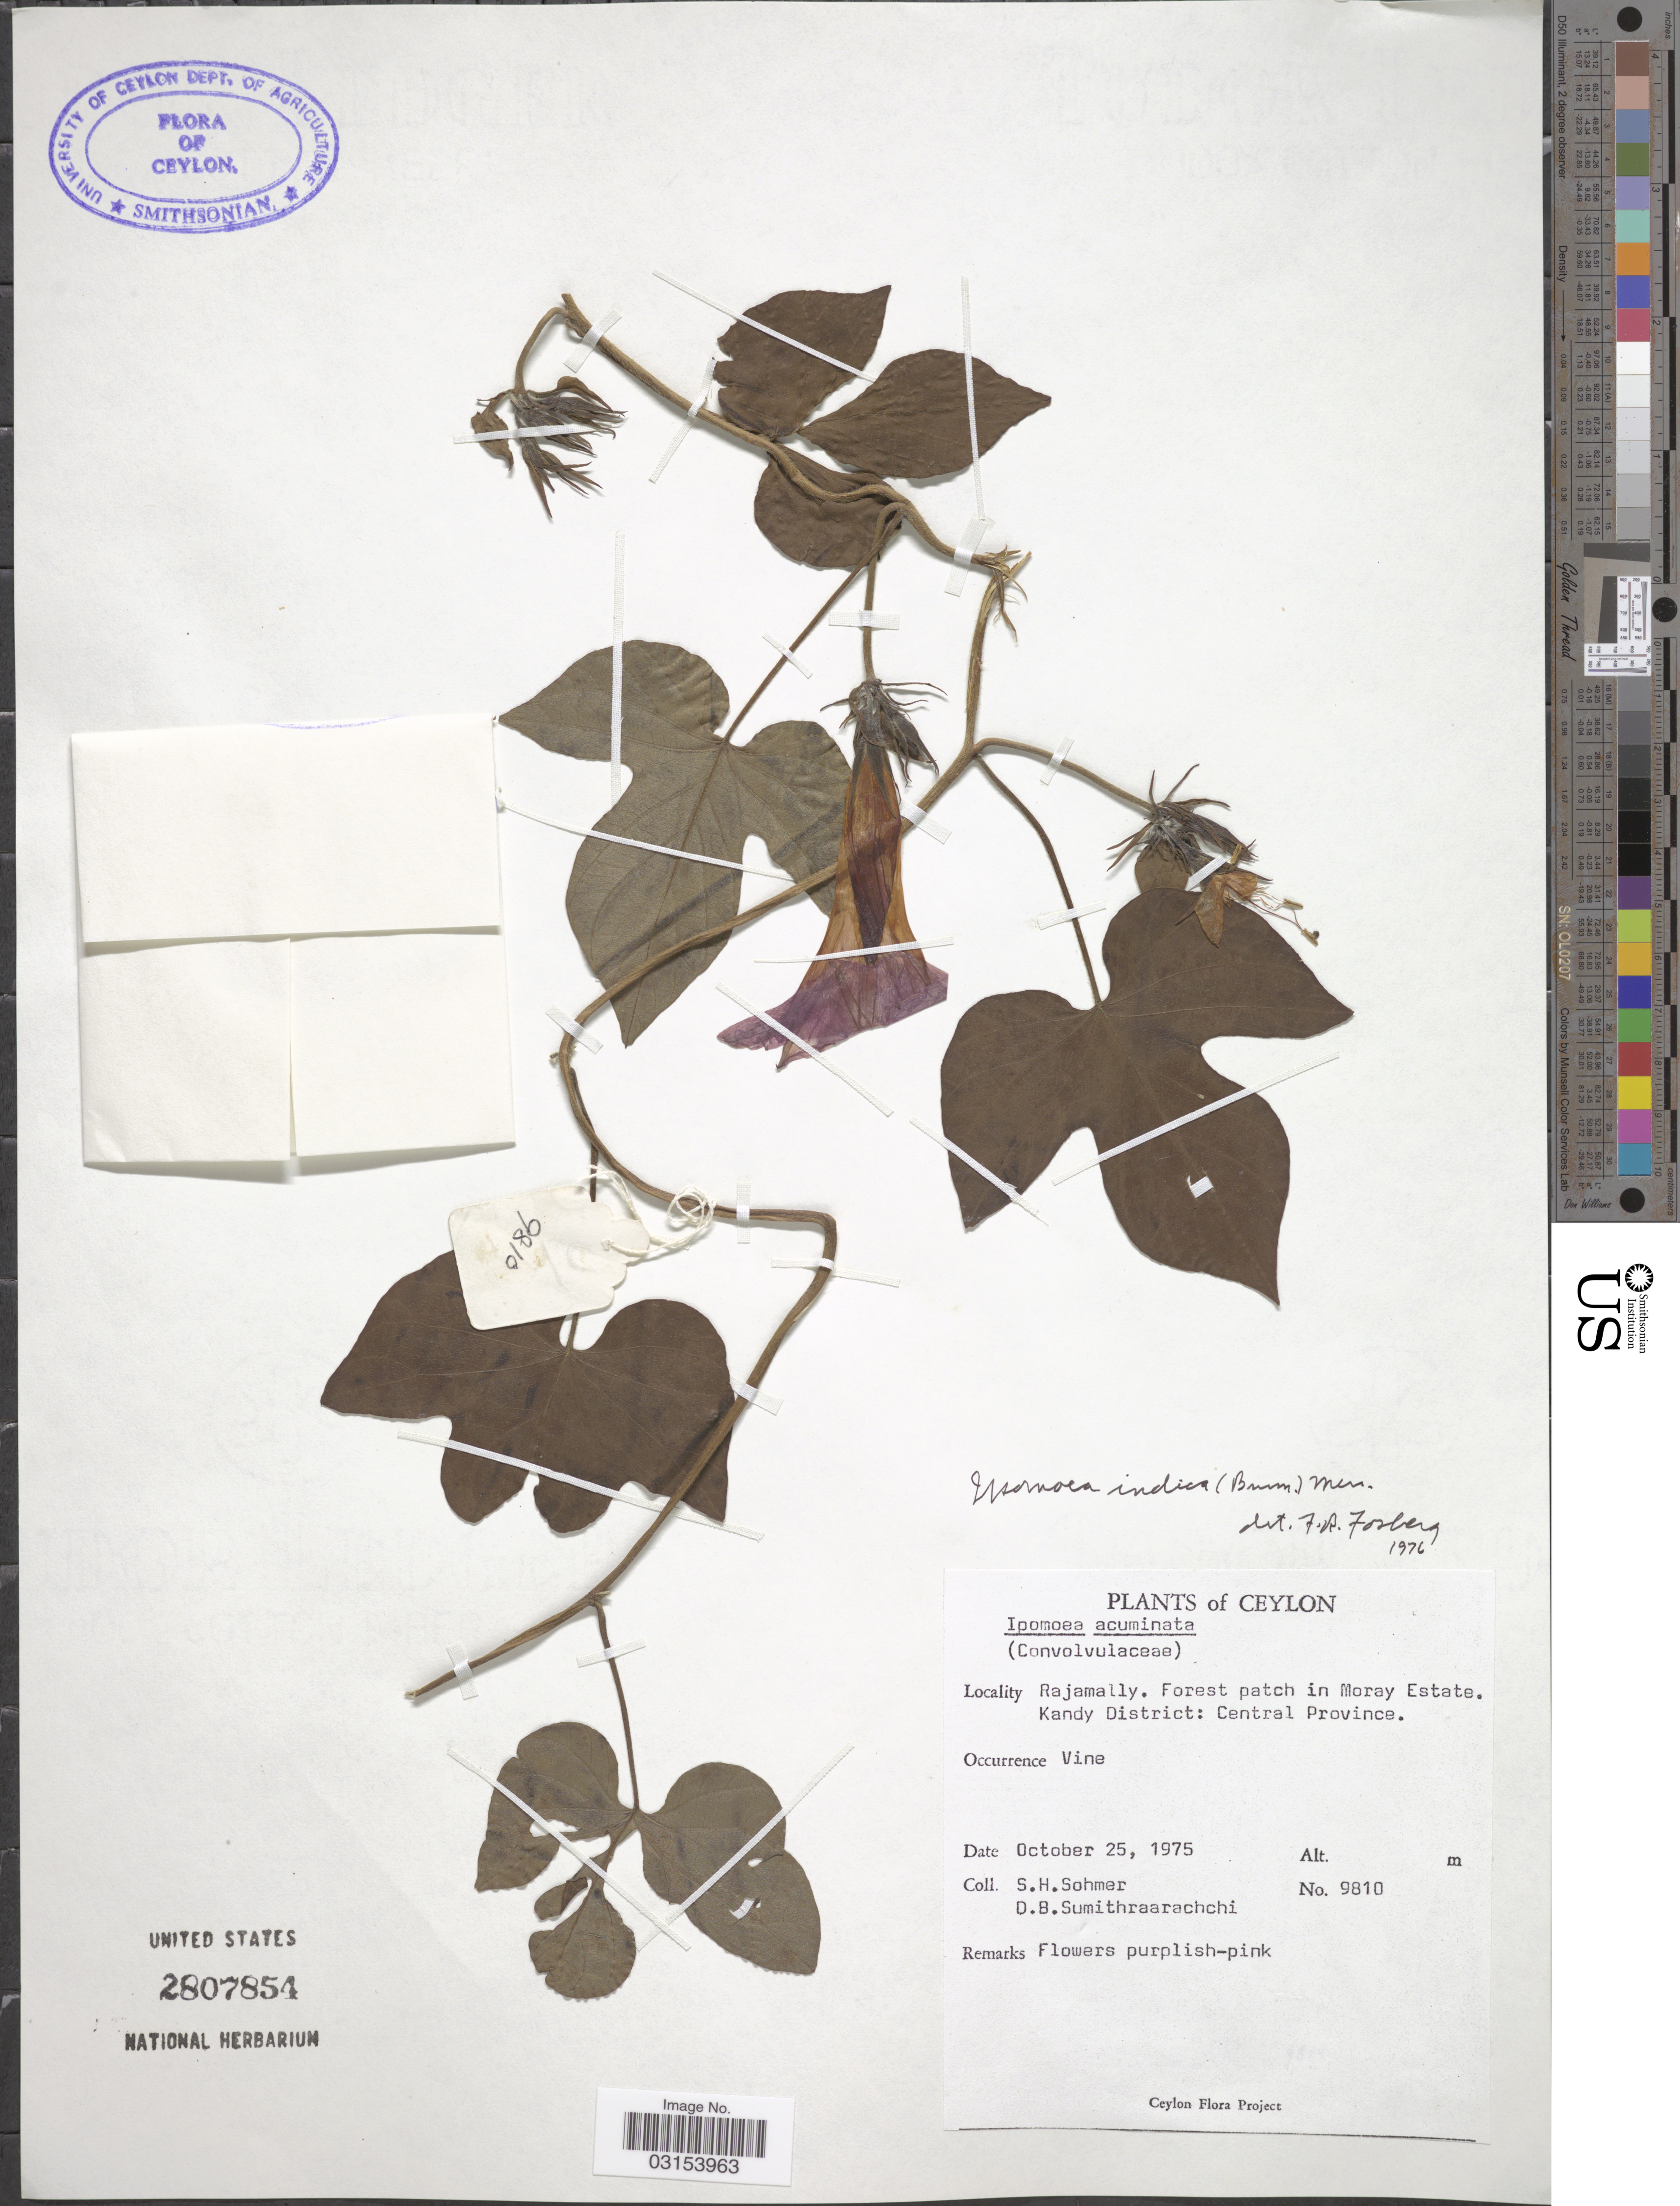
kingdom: Plantae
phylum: Tracheophyta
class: Magnoliopsida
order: Solanales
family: Convolvulaceae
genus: Ipomoea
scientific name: Ipomoea indica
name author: (Burm.) Merr.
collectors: S. H. Sohmer & D. B. Sumithraarachchi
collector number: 9810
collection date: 1975-10-25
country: Sri Lanka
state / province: Central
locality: Ceylon. Rajamally. Forest patch in Moray Estate. Kandy District.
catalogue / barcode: US 2807854